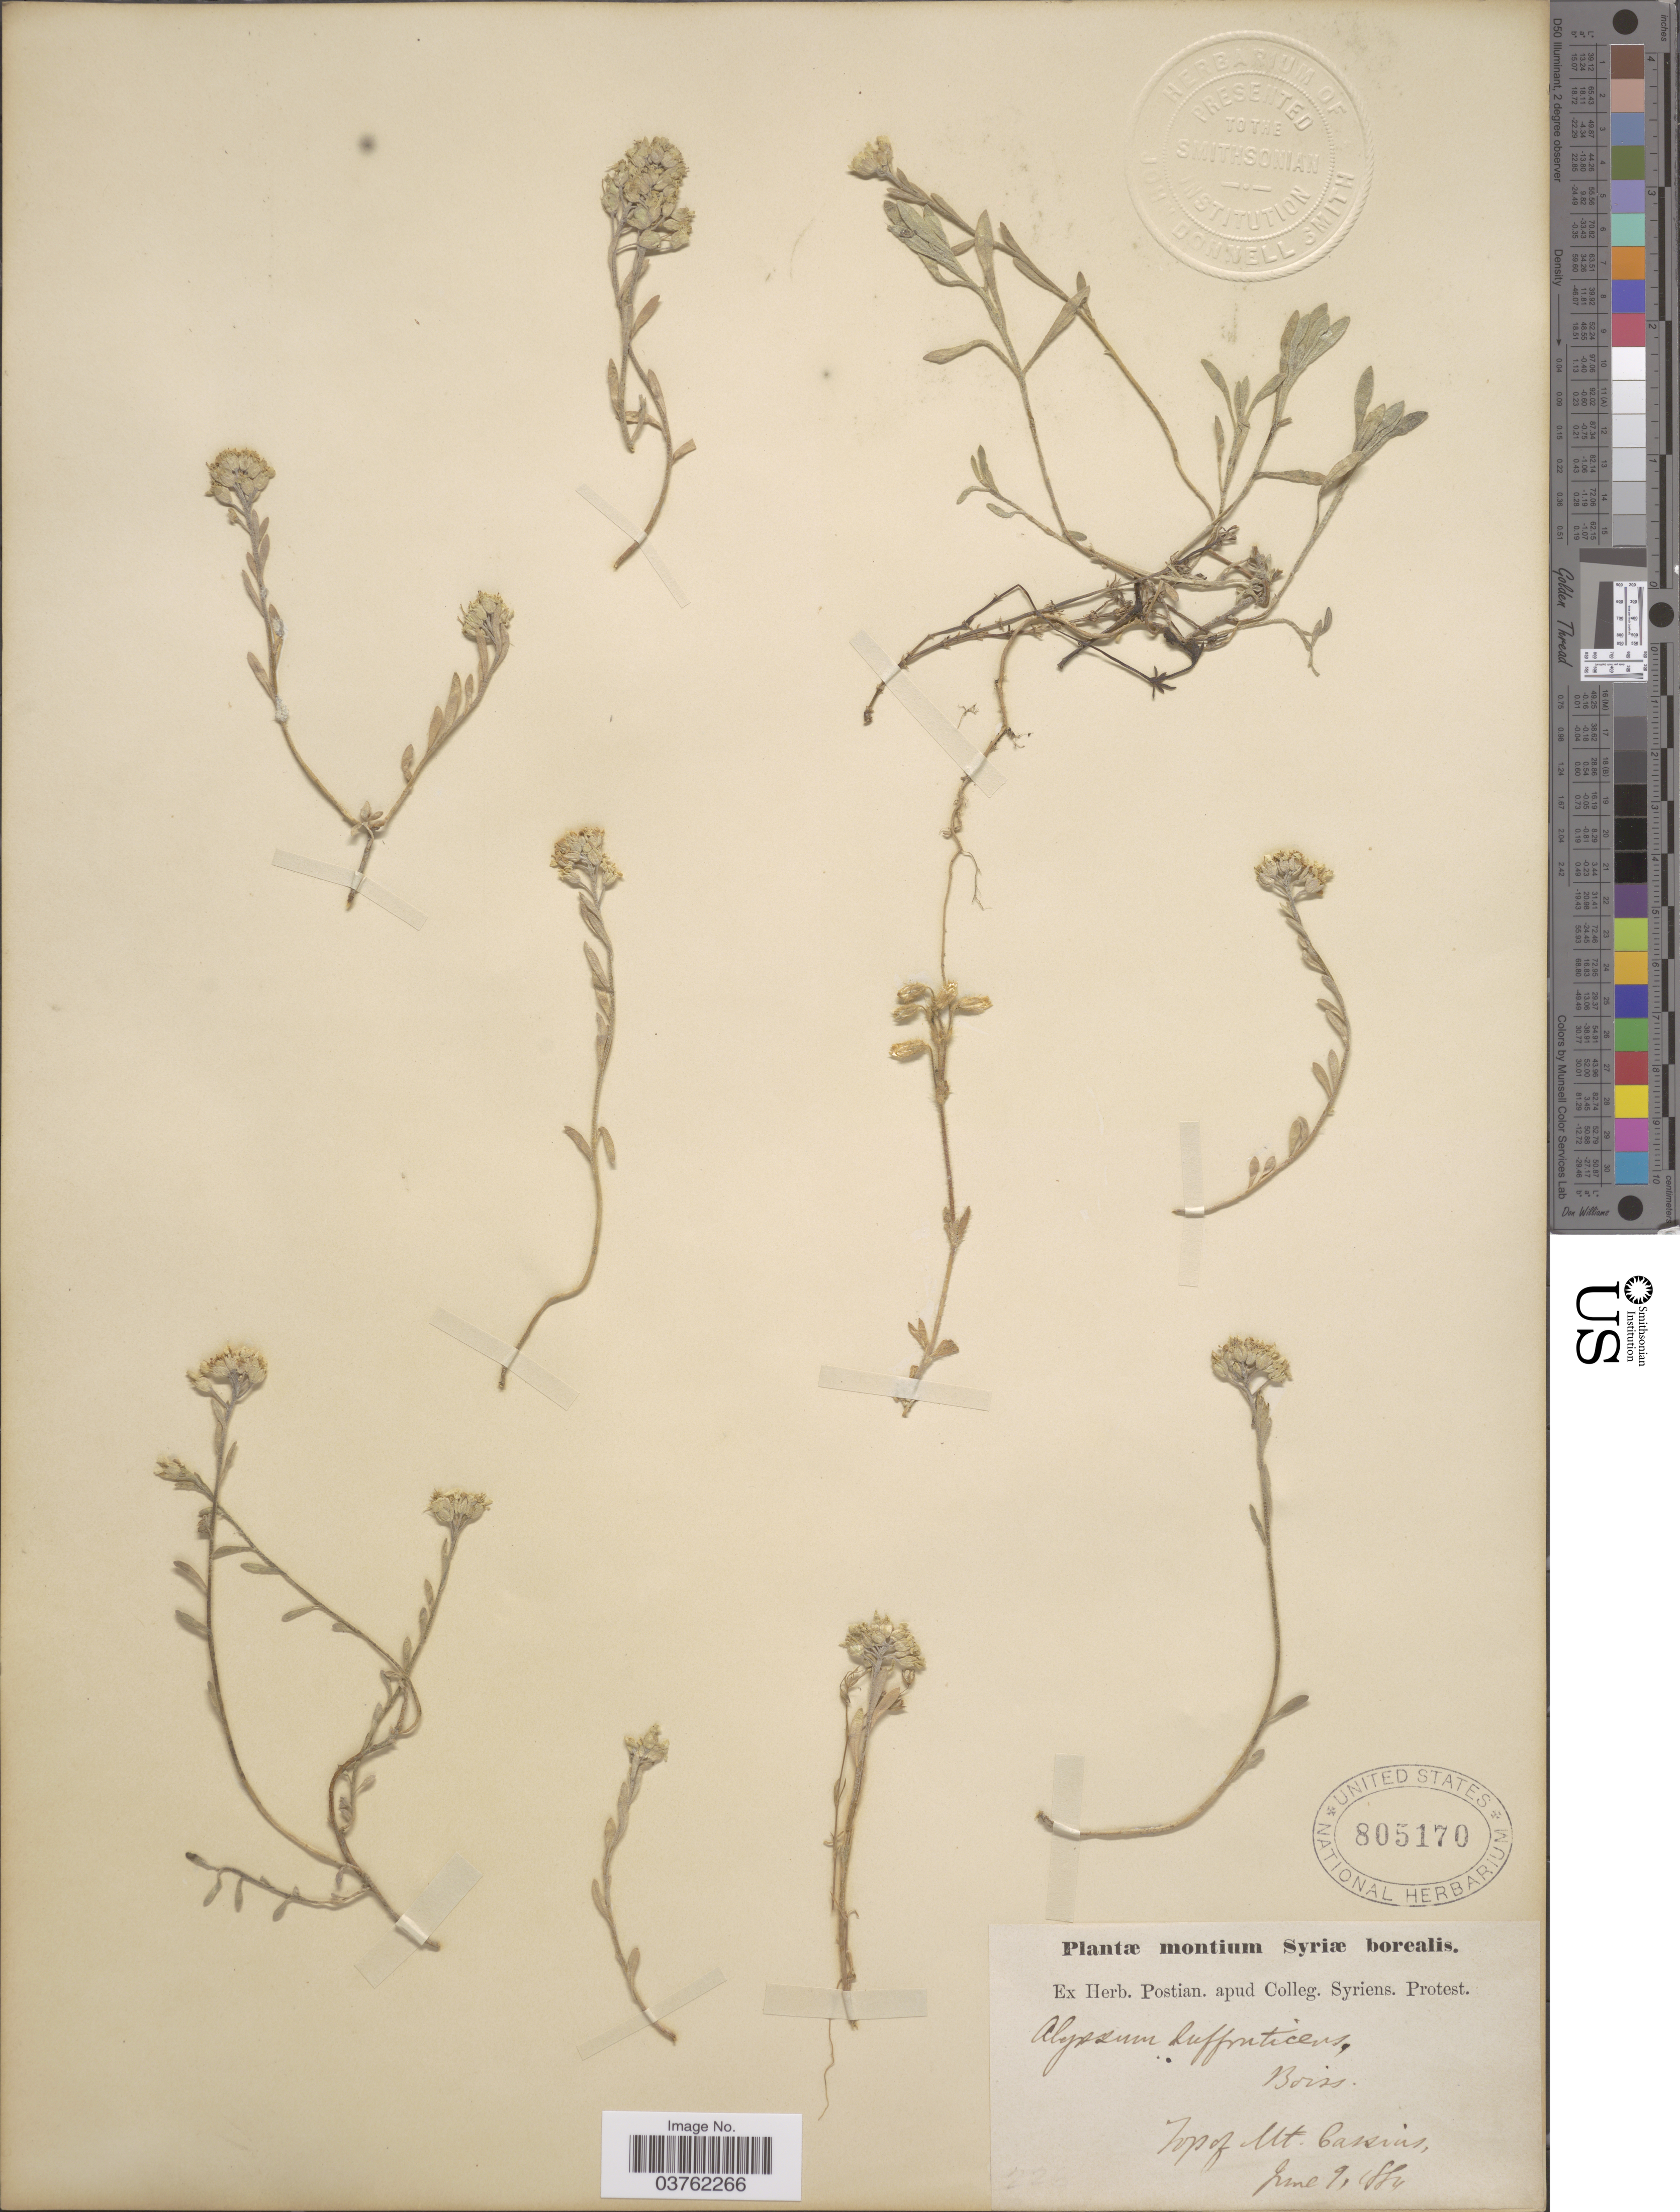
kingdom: Plantae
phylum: Tracheophyta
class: Magnoliopsida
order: Brassicales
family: Brassicaceae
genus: Alyssum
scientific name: Alyssum suffrutescens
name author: Boiss.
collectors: ex herb. Postian. apud Colleg. Syriens. Protest. USE "Fannie P. A. Shepard" (10308853) AS PRIMARY COLLECTOR INSTEAD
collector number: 226*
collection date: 1884-06-09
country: Syria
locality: Montium Syriæ borealis. Top of Mt. Cassius.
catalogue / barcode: US 805170